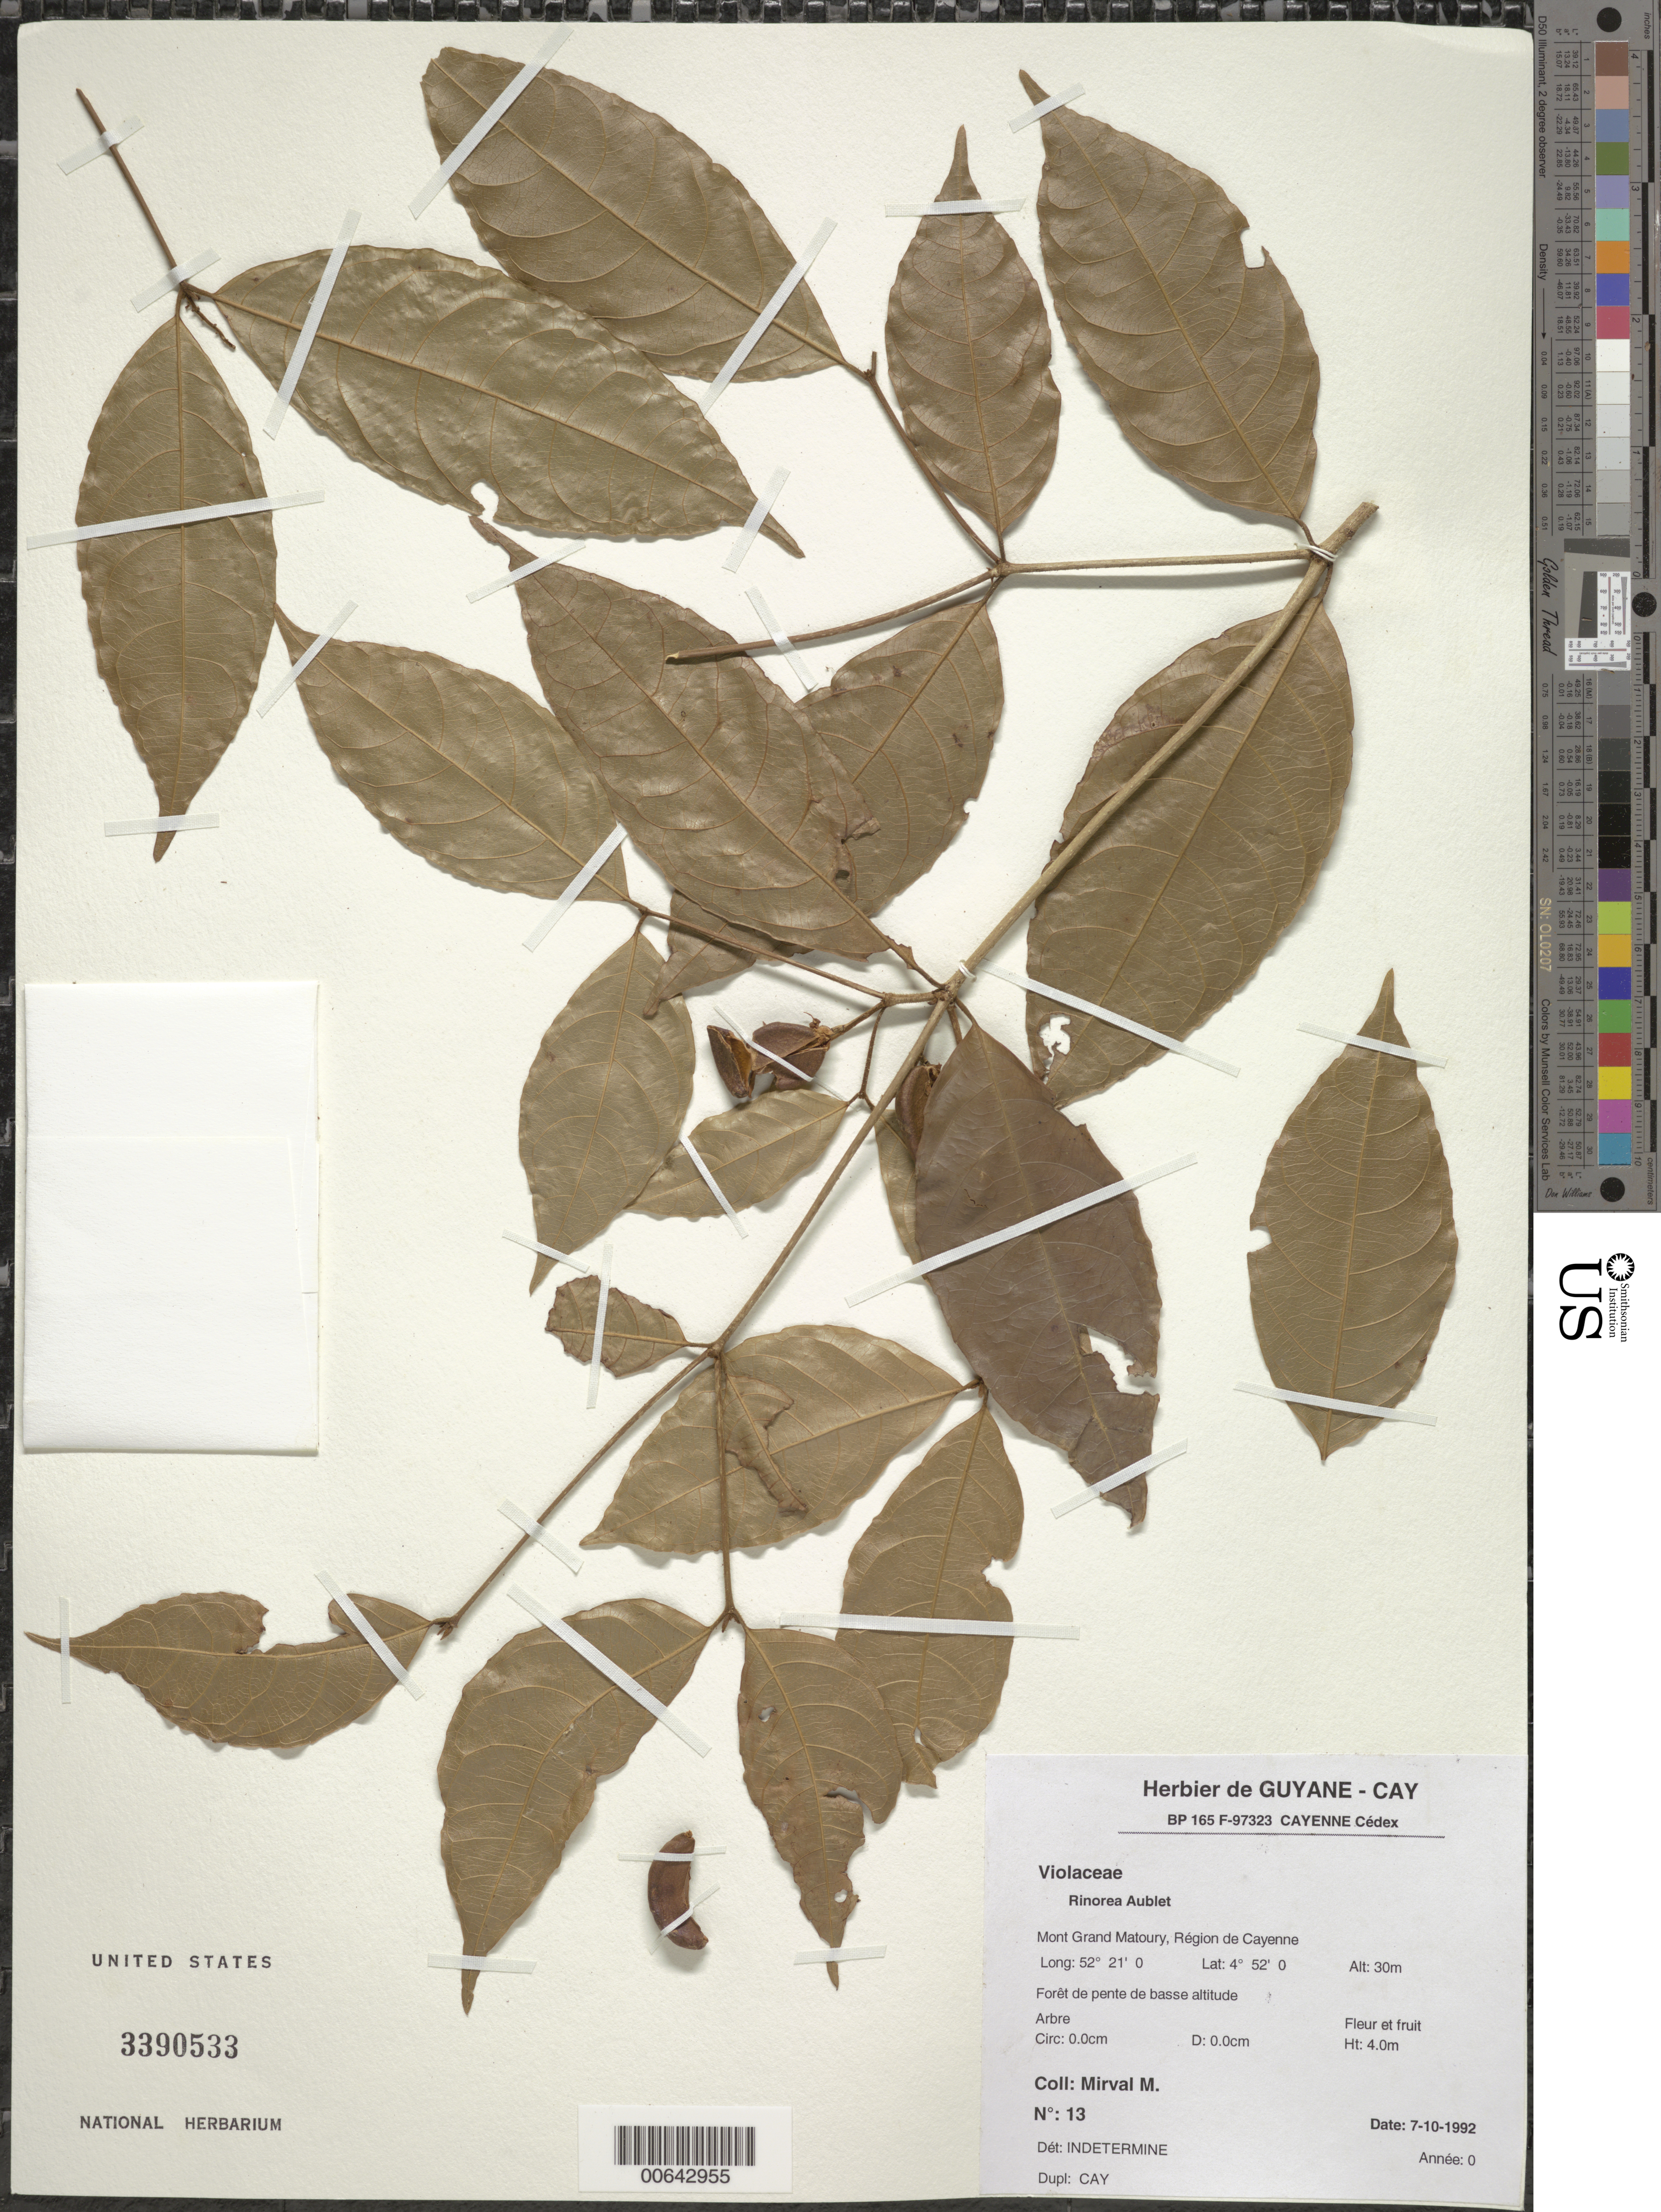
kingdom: Plantae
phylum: Tracheophyta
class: Magnoliopsida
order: Malpighiales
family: Violaceae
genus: Rinorea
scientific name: Rinorea sp.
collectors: M. Mirval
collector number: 13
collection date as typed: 7-Oct-92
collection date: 1992-10-07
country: French Guiana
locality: Mont Grand Matoury, Région de Cayenne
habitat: Slope forest of low altitude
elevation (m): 30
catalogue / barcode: US 3390533